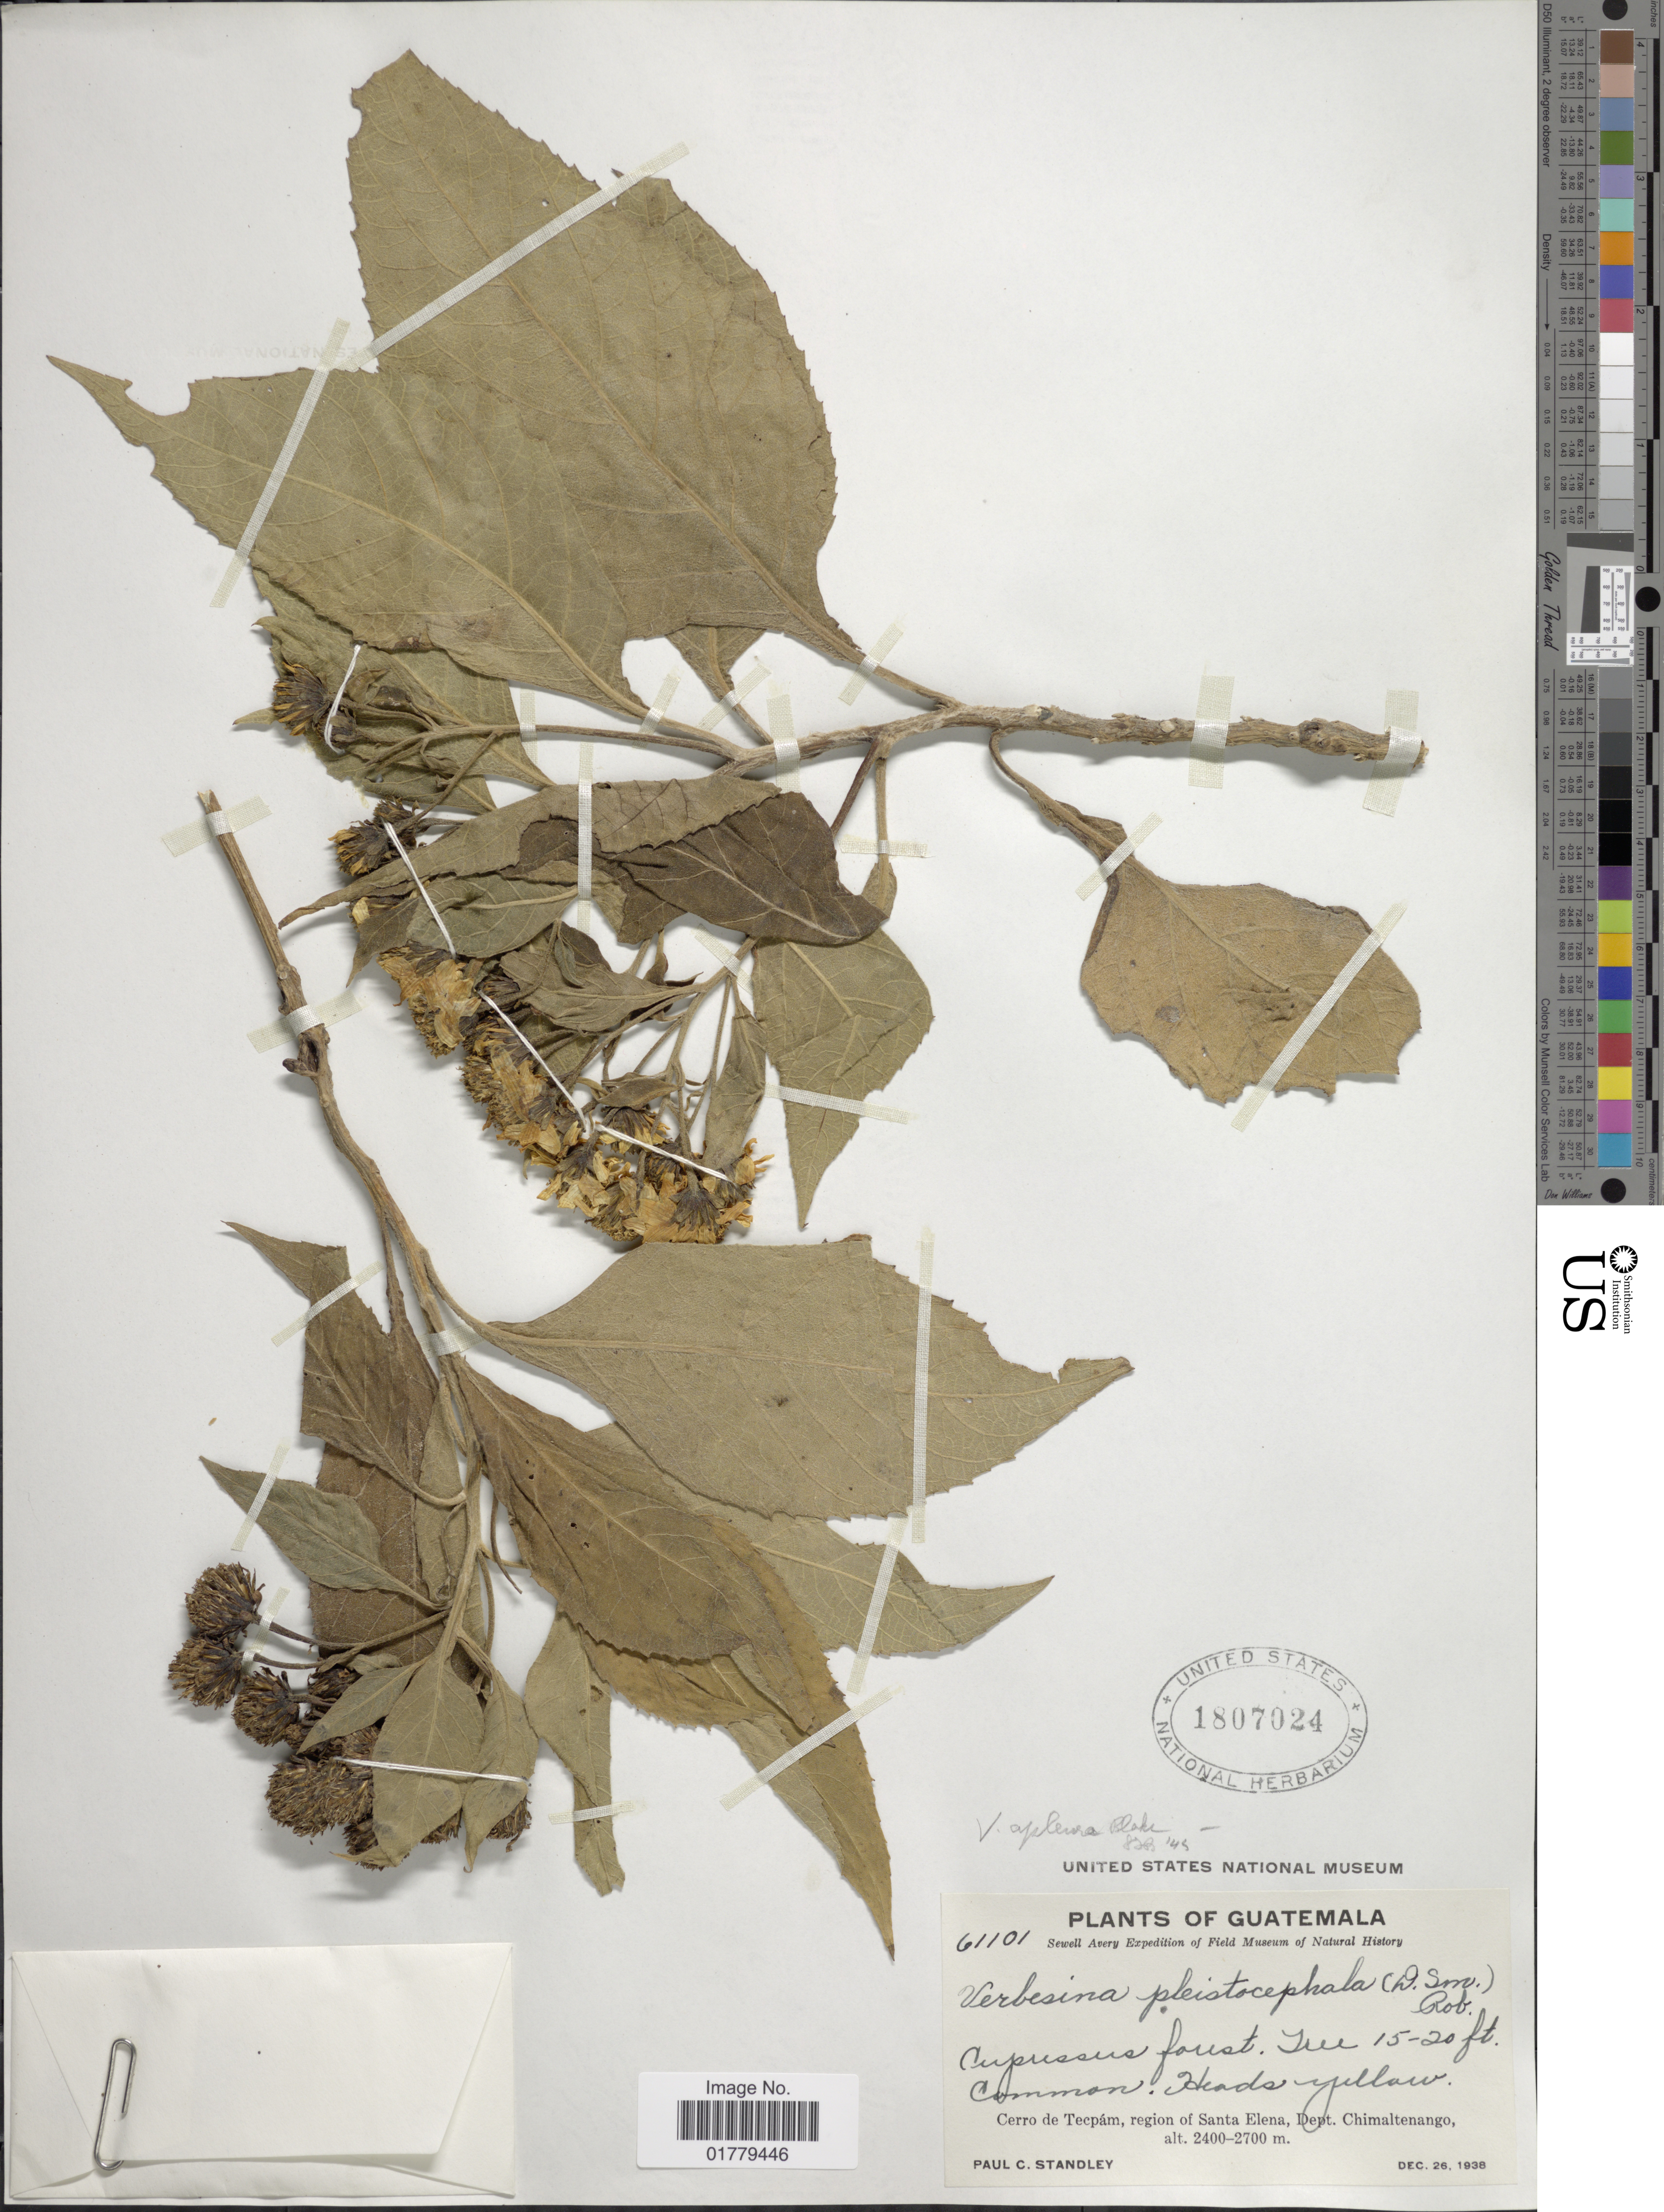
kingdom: Plantae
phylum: Tracheophyta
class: Magnoliopsida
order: Asterales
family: Asteraceae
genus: Verbesina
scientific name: Verbesina apleura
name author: S.F. Blake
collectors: P. C. Standley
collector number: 61101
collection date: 1938-12-26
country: Guatemala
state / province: Chimaltenango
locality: Cerro de Tecpám, region of Santa Elena, Dept. Chimaltenango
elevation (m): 2400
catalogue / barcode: US 1807024